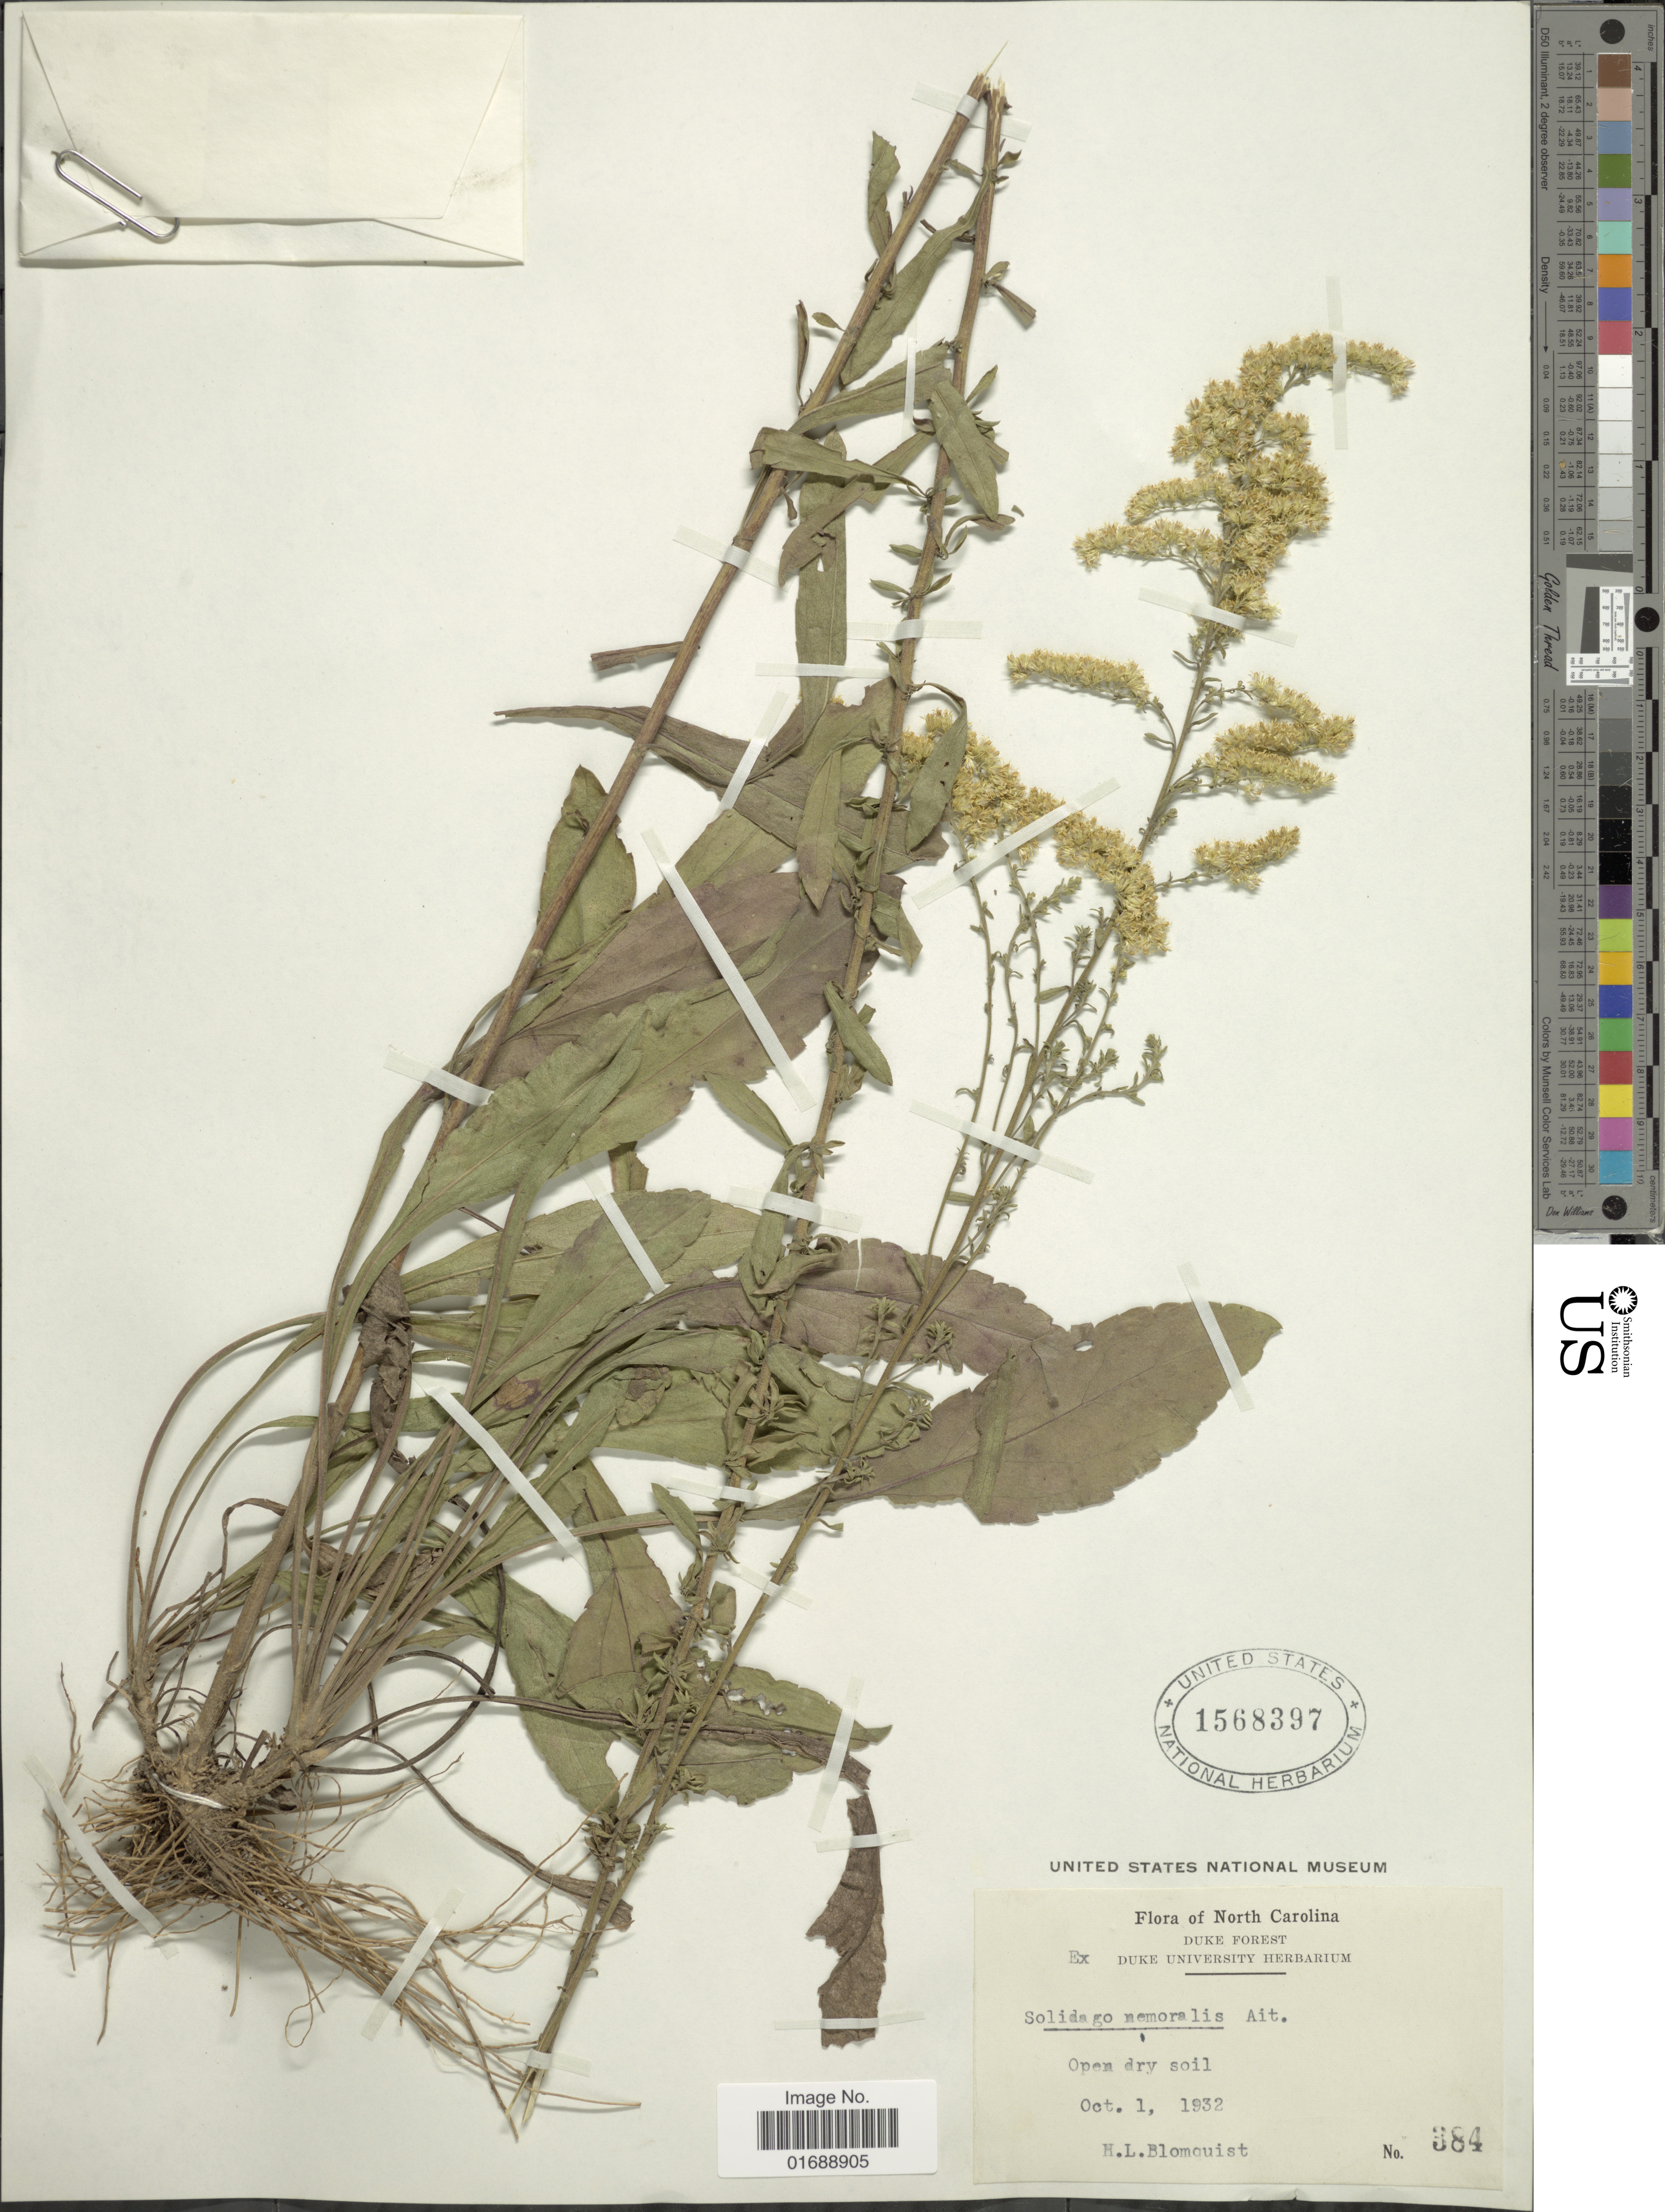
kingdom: Plantae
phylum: Tracheophyta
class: Magnoliopsida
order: Asterales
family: Asteraceae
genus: Solidago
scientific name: Solidago nemoralis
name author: Aiton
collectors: H. Blomquist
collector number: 384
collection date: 1932-10-01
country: United States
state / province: North Carolina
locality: Duke Forest [unsure placement]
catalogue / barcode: US 1568397